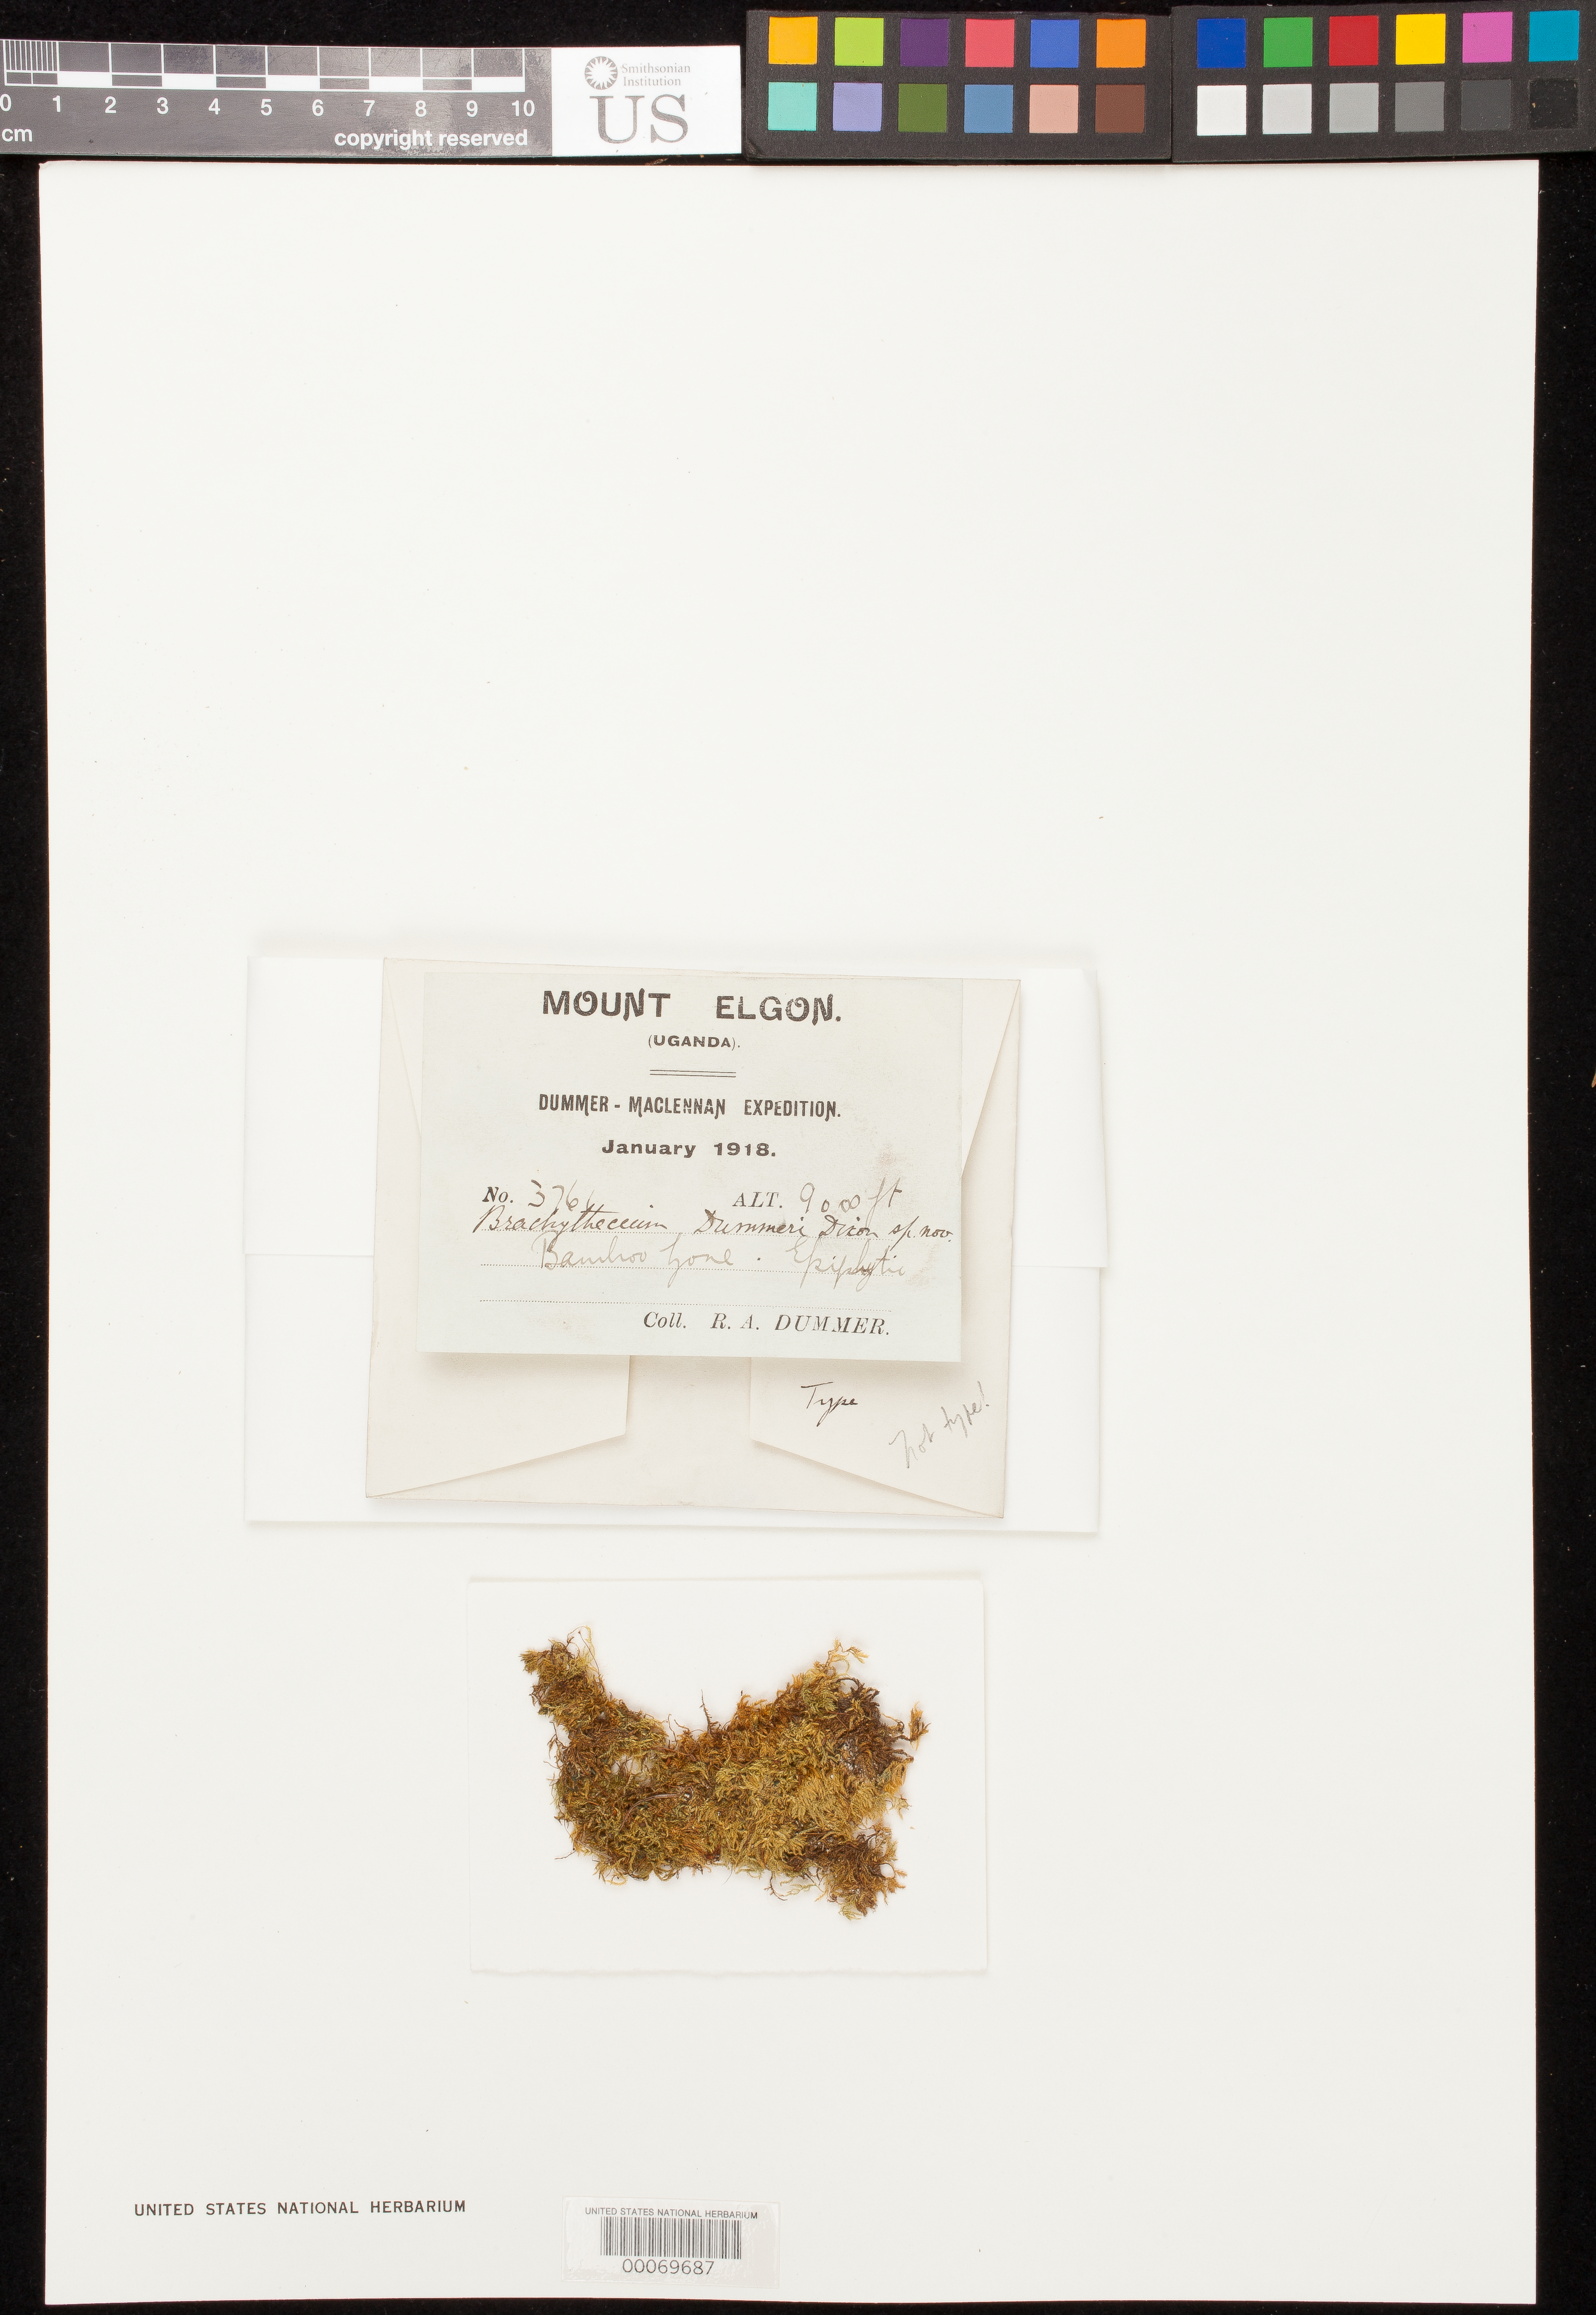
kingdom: Plantae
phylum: Bryophyta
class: Bryopsida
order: Hypnales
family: Brachytheciaceae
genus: Brachythecium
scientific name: Brachythecium dummeri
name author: Dixon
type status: Syntype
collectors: R. Dümmer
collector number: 3761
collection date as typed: Jan 1918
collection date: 1918-01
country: Uganda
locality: Mt. Elgon; alt. 9000 ft.